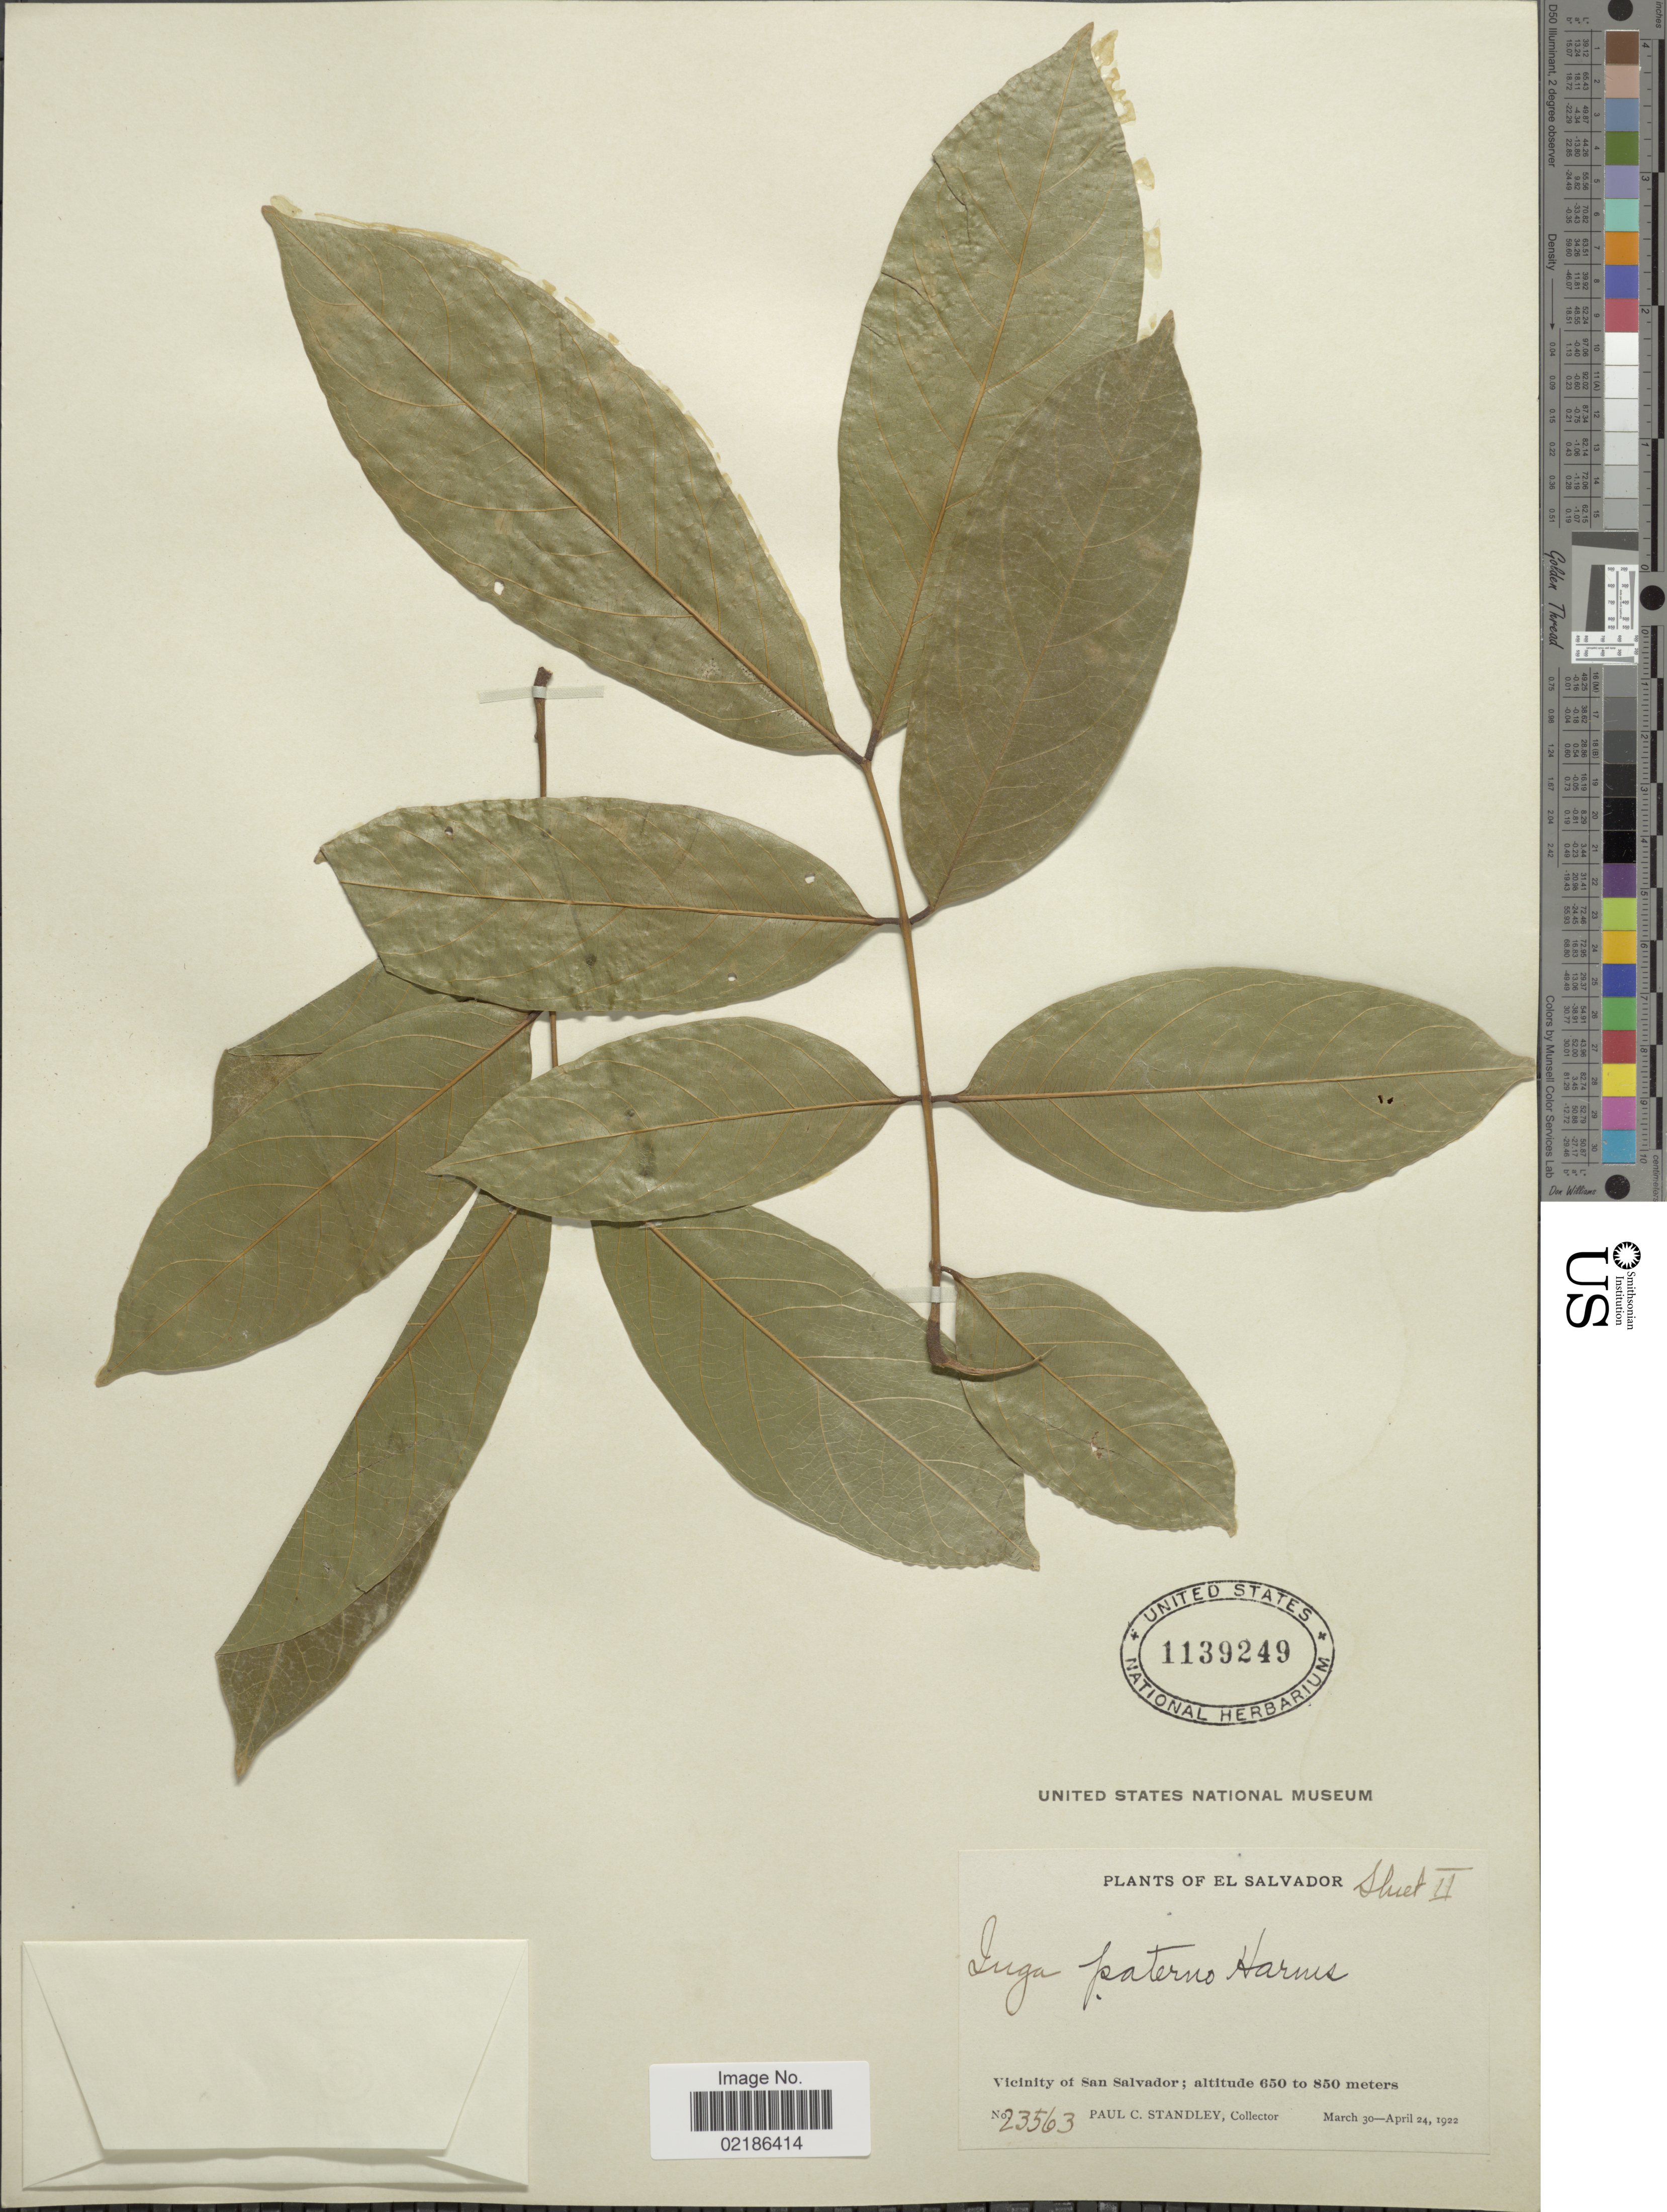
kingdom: Plantae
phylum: Tracheophyta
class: Magnoliopsida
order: Fabales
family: Fabaceae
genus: Inga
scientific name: Inga paterno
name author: Harms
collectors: P. C. Standley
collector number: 23563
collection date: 1922-03-30/1922-04-24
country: El Salvador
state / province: San Salvador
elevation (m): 650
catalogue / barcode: US 1139249